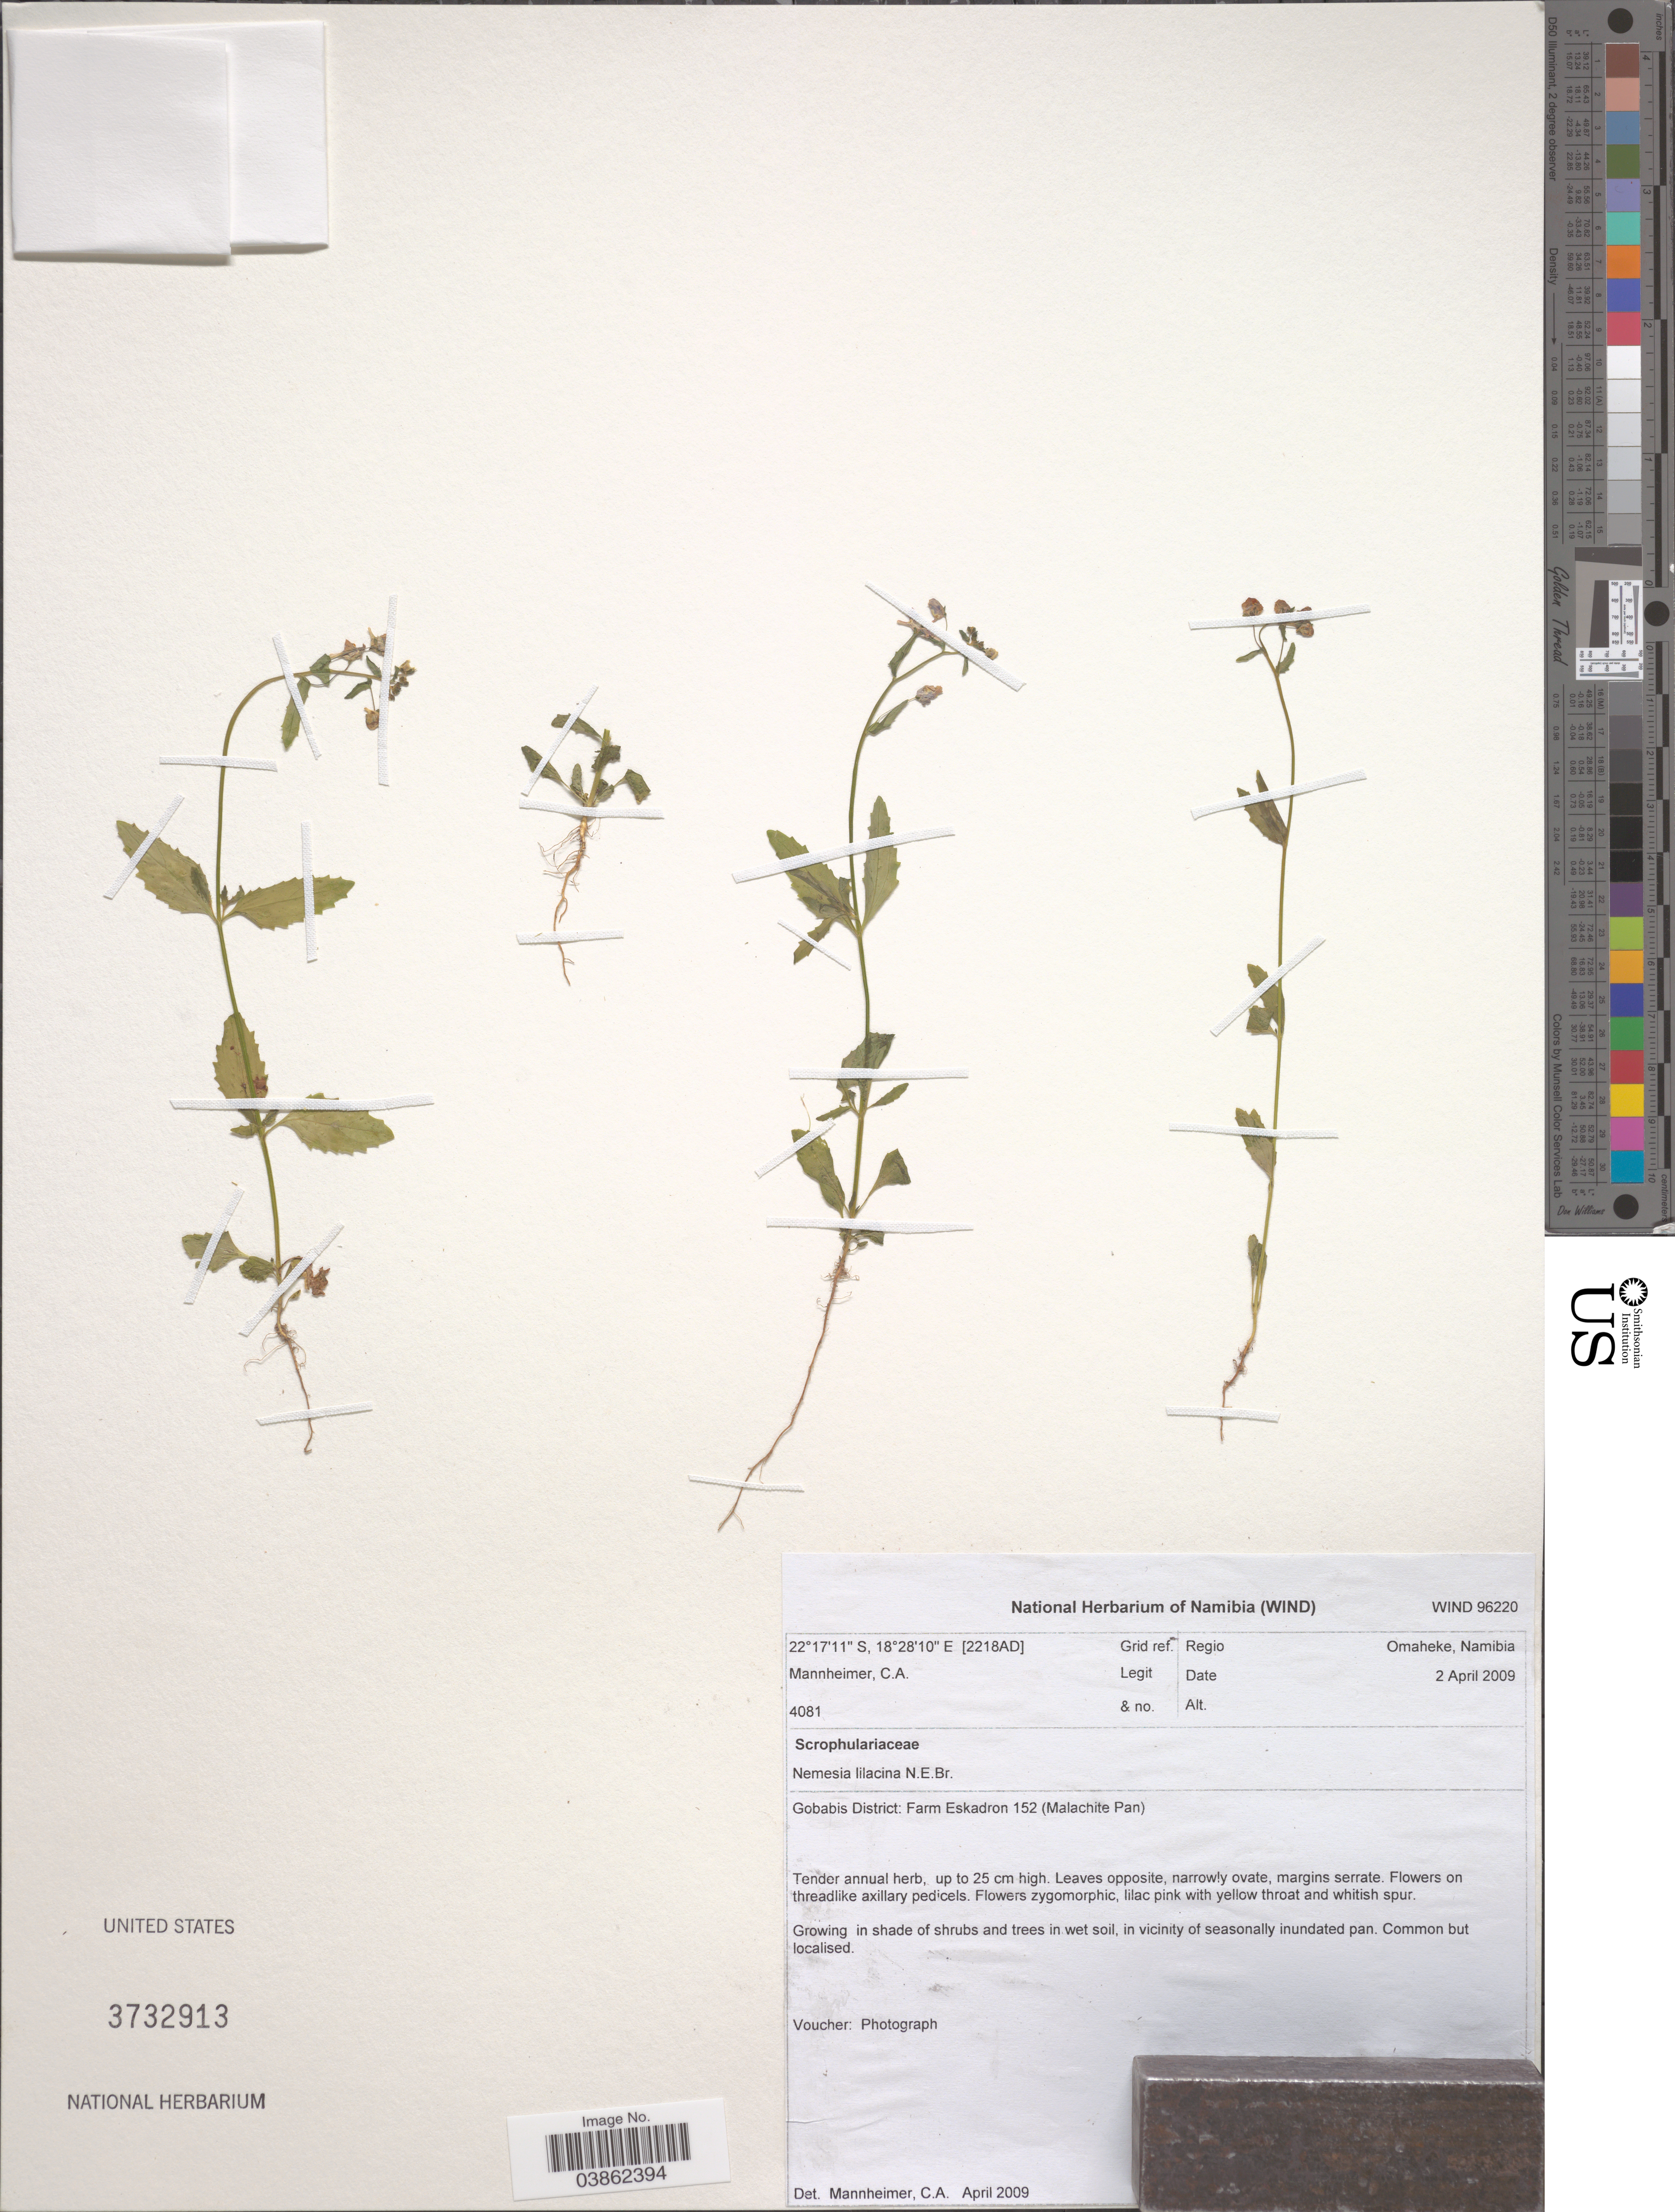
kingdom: Plantae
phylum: Tracheophyta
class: Magnoliopsida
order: Lamiales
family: Scrophulariaceae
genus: Nemesia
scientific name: Nemesia lilacina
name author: N.E. Br.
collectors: C. A. Mannheimer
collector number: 4081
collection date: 2009-04-02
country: Namibia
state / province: Omaheke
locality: [2218AD] Grid ref. Regio Omaheke, Namibia. Gobabis District: Farm Eskadron 152 (Malachite Pan).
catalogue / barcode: US 3732913